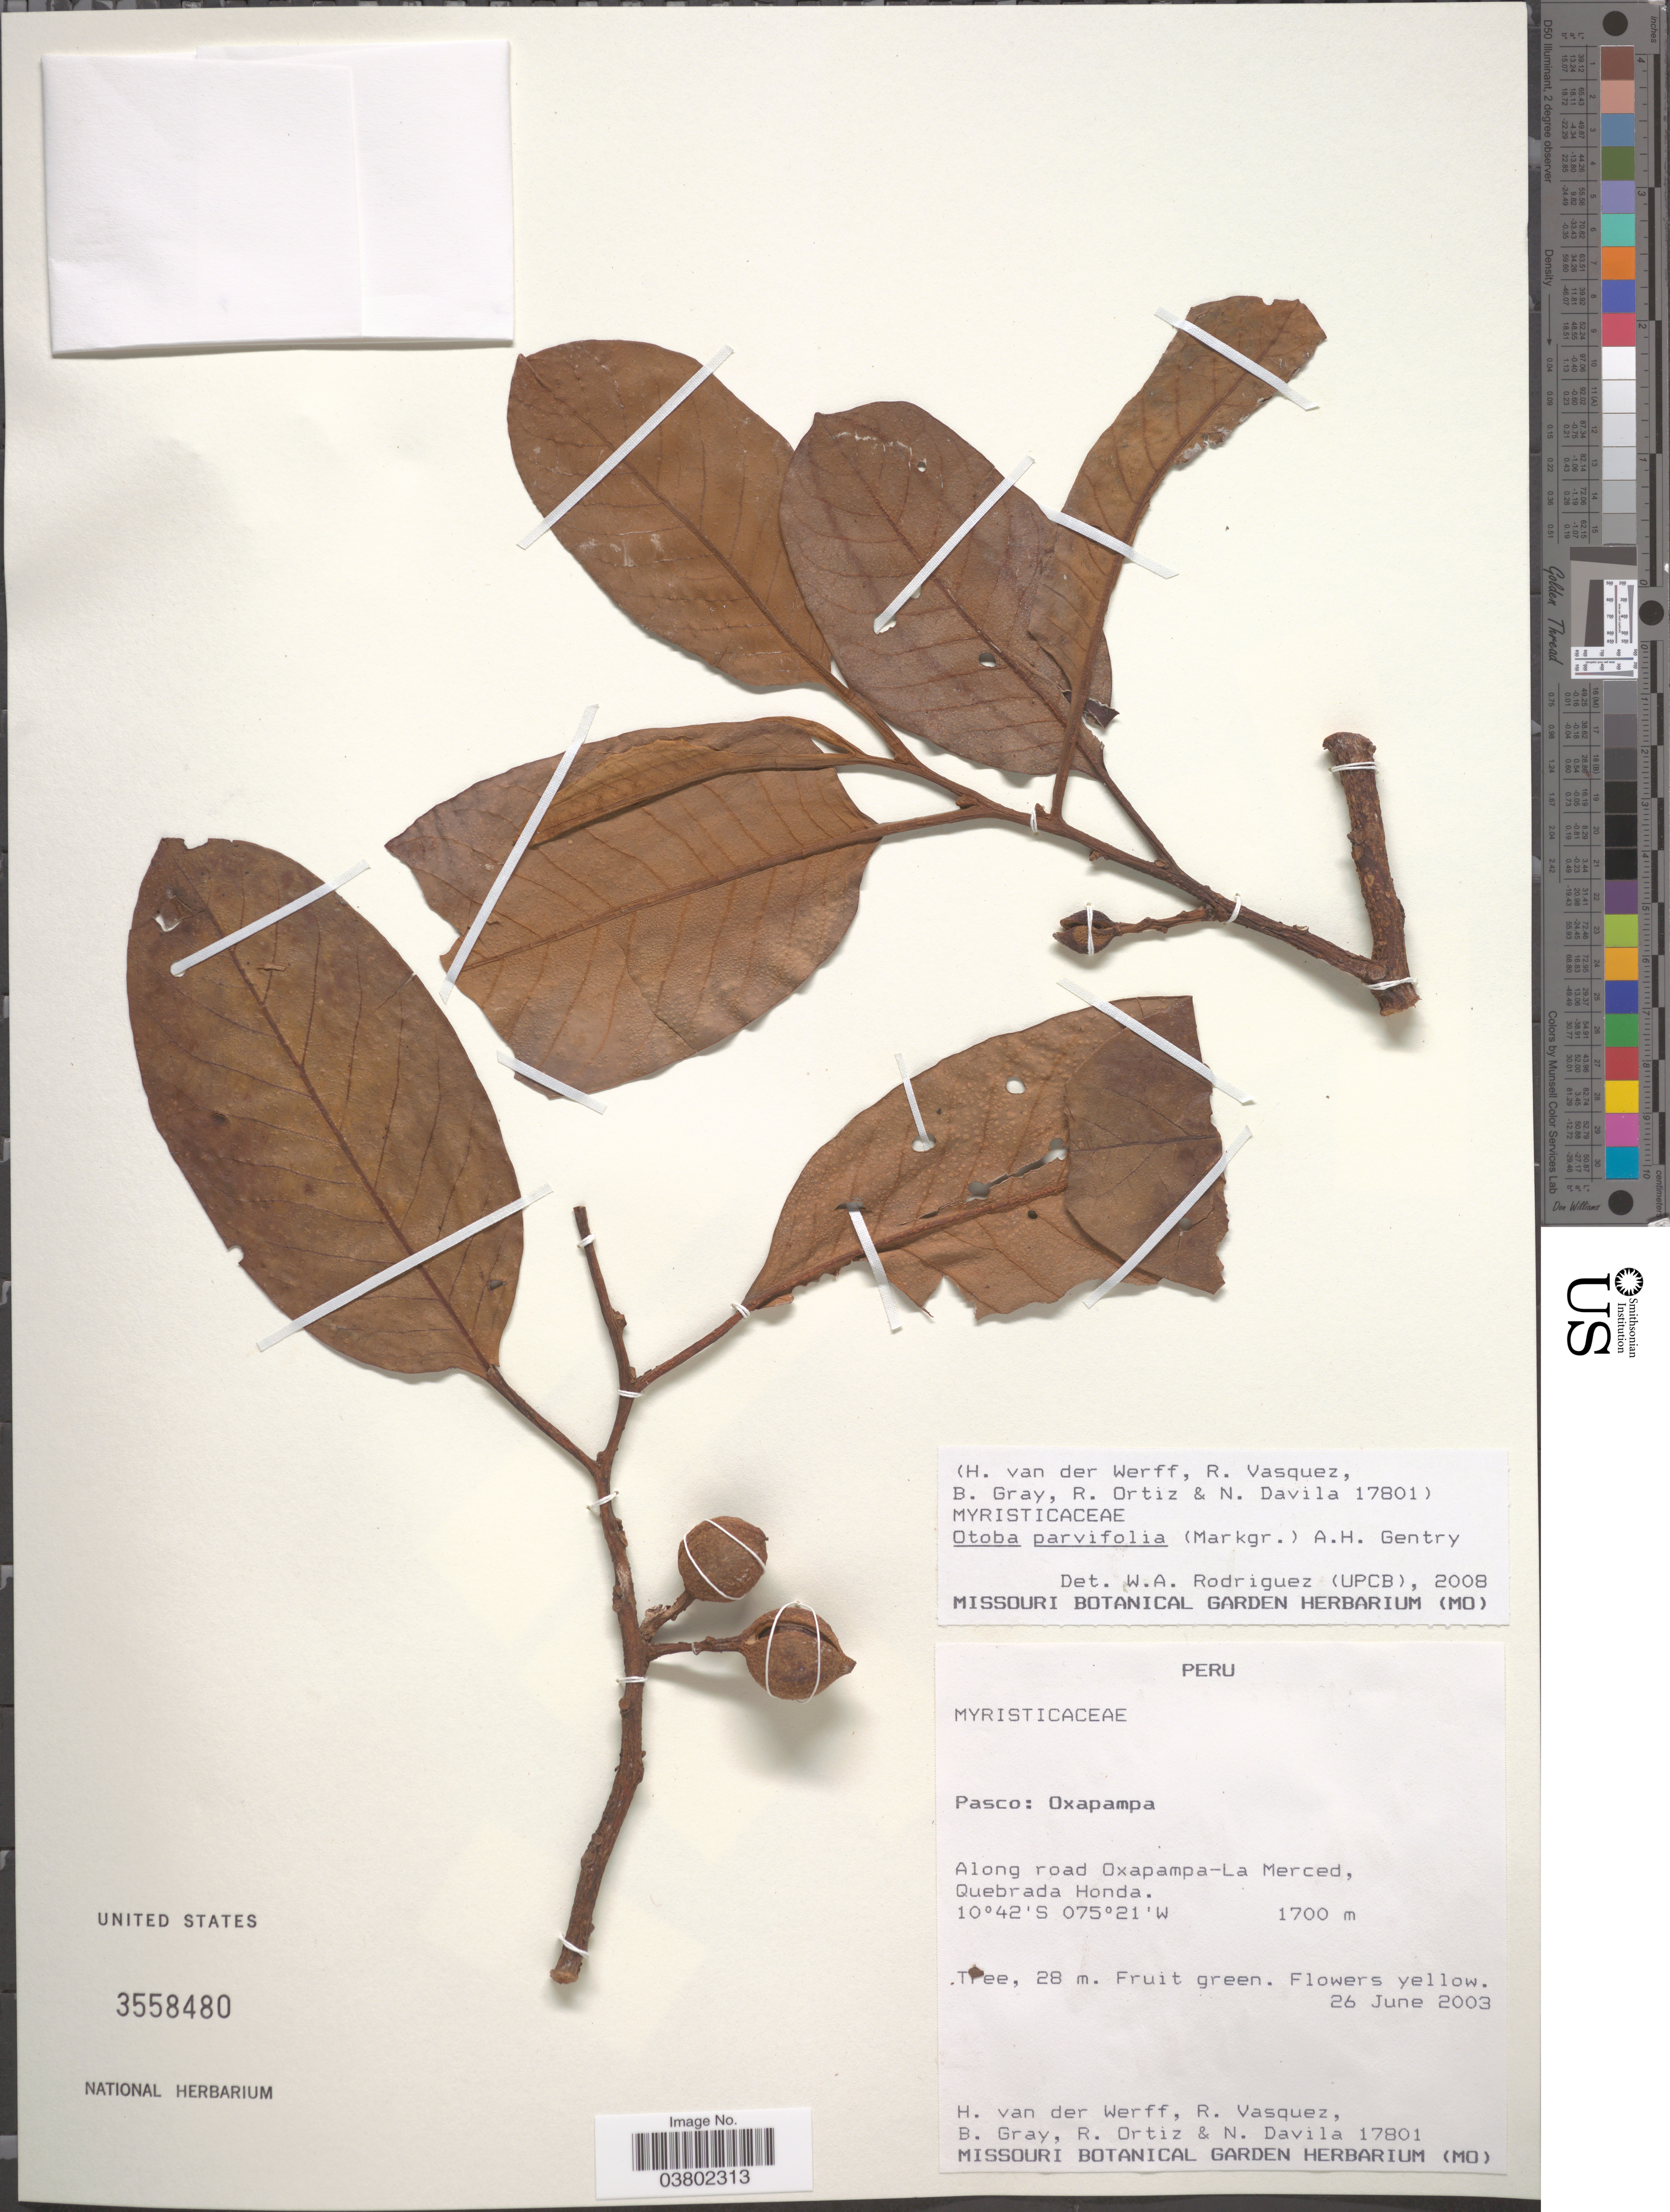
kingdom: Plantae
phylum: Tracheophyta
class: Magnoliopsida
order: Magnoliales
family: Myristicaceae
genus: Otoba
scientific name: Otoba parvifolia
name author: (Markgr.) A.H. Gentry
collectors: H. van der Werff, R. Vasquez, B. Gray, R. Ortiz & N. Dávila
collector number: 17801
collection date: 2003-06-26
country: Peru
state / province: Pasco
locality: Oxapampa. Along road Oxapampa-La Merced, Quebrada Honda.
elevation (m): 1700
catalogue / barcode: US 3558480